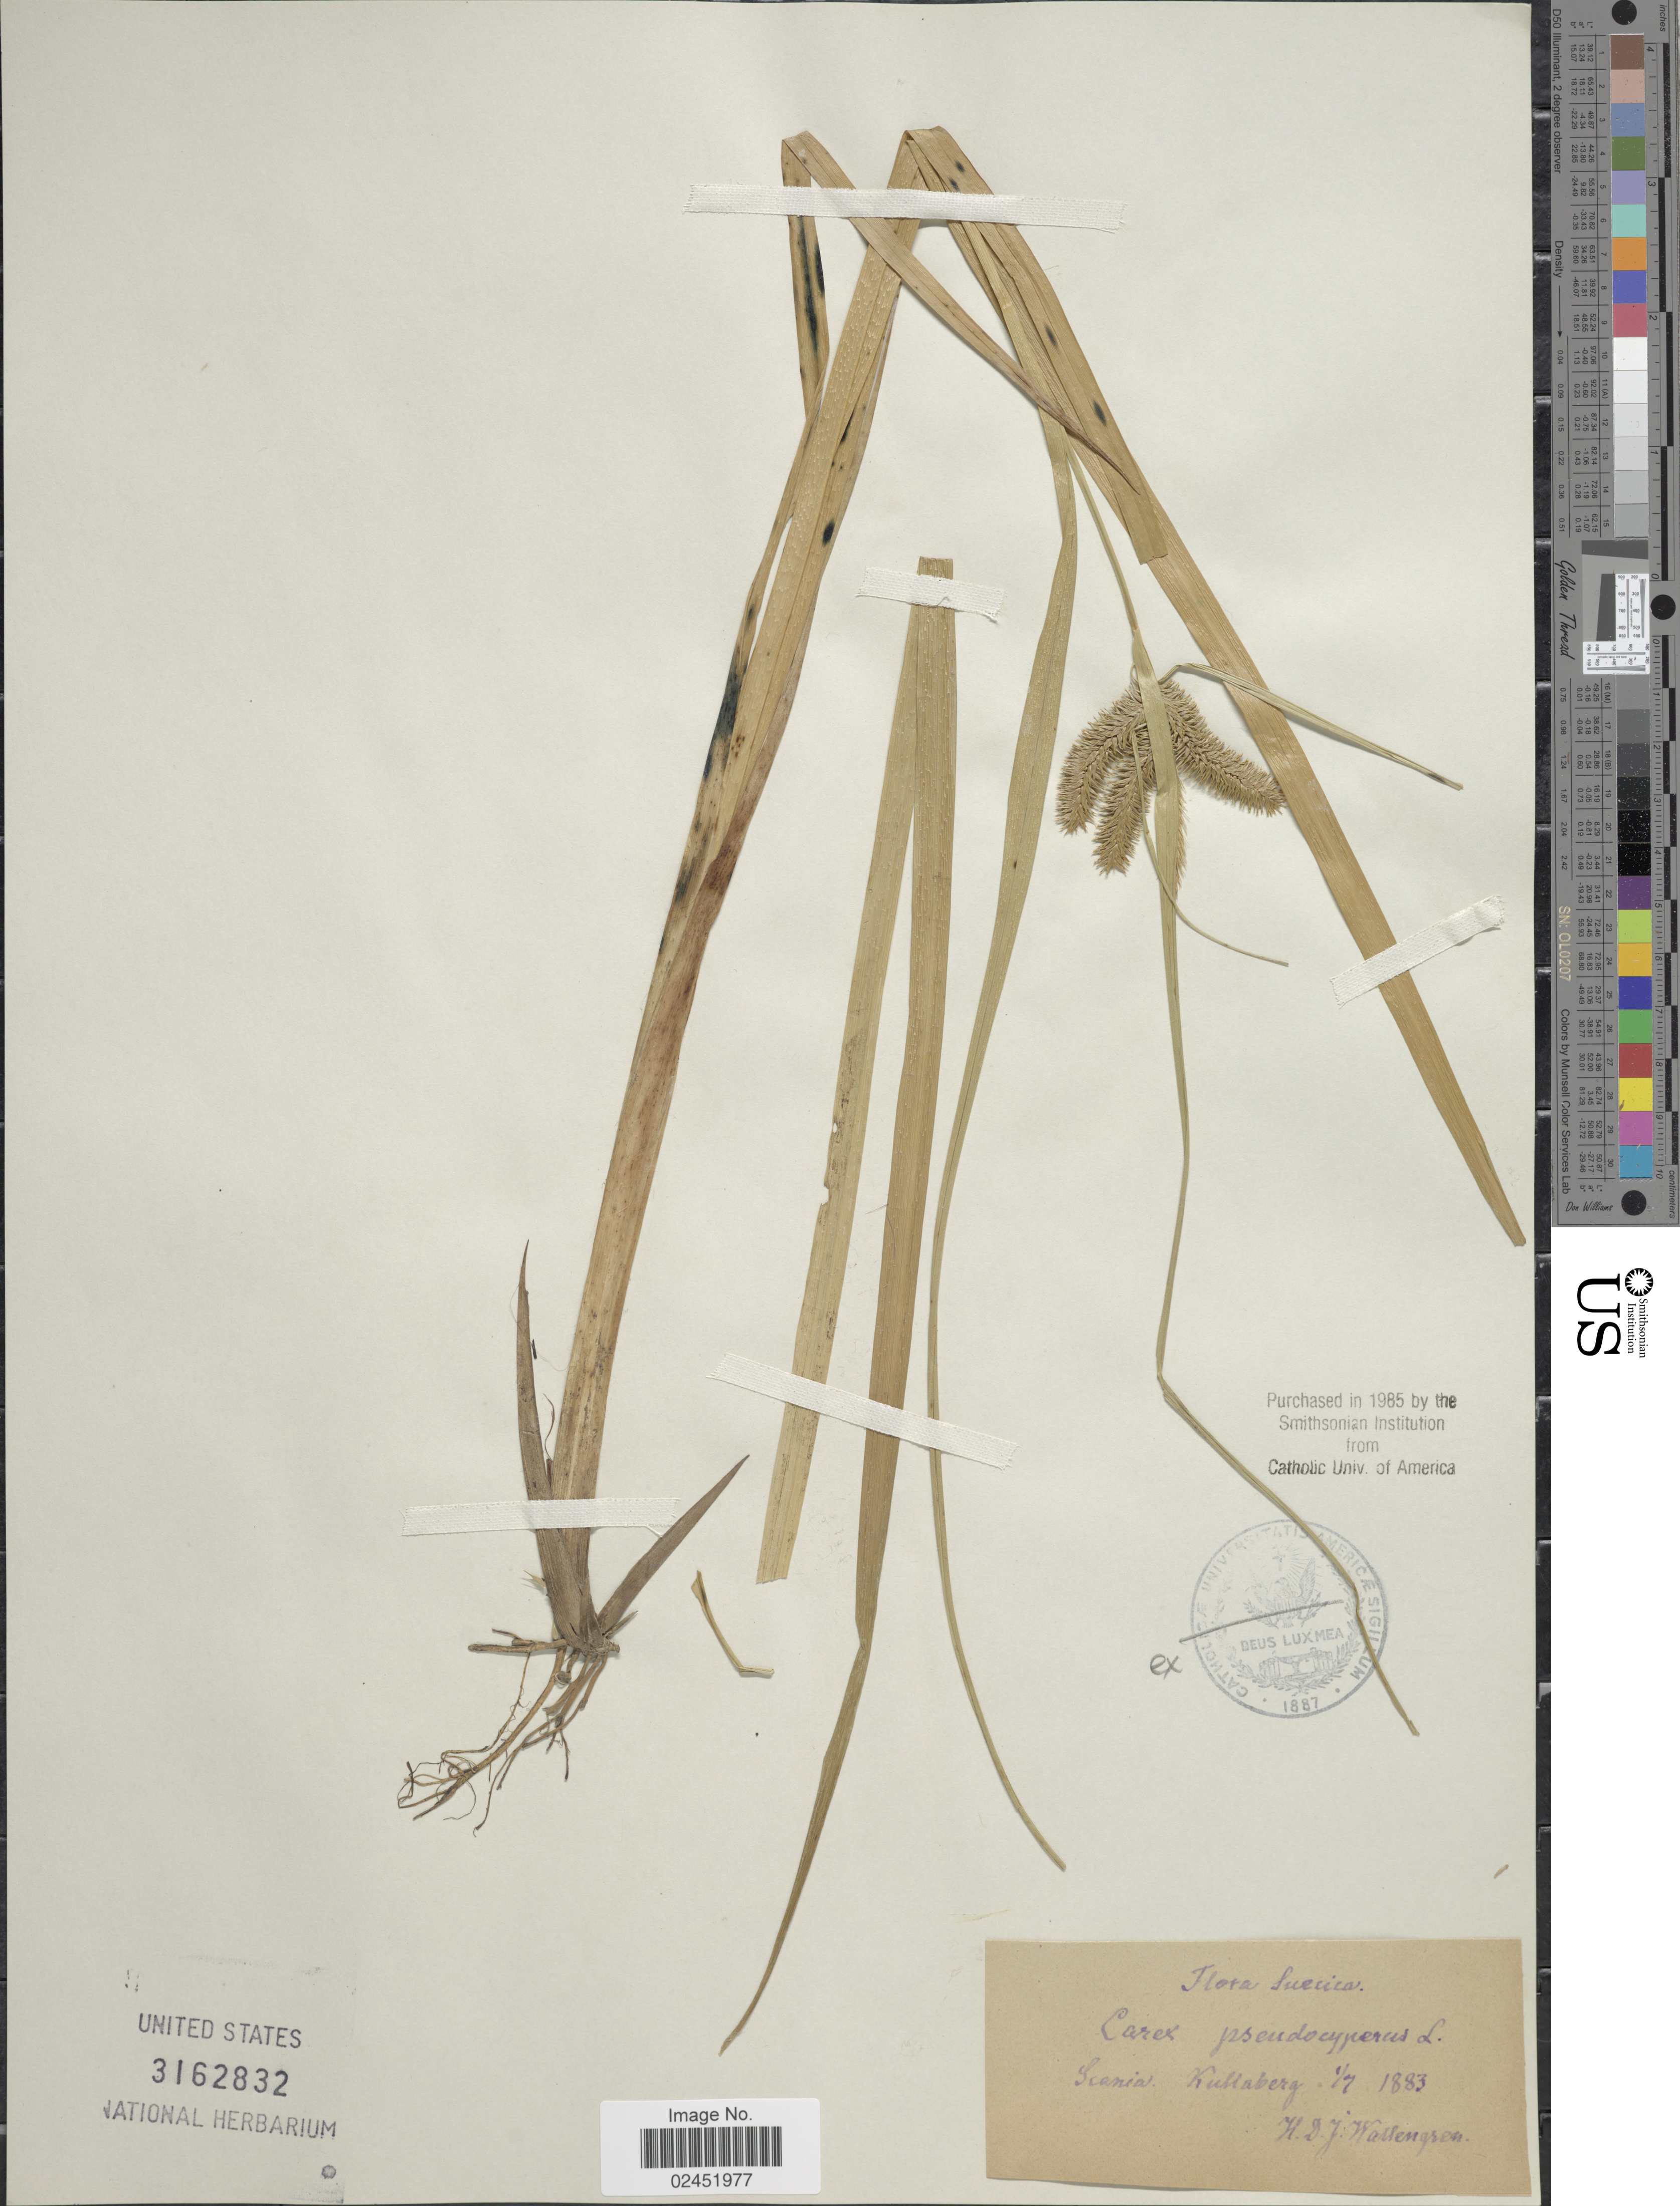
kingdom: Plantae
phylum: Tracheophyta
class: Liliopsida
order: Poales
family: Cyperaceae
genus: Carex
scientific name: Carex pseudocyperus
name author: L.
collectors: H. Wallengren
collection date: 1883-07-01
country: Sweden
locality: Suecica, Scania, Kullaberg.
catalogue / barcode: US 3162832